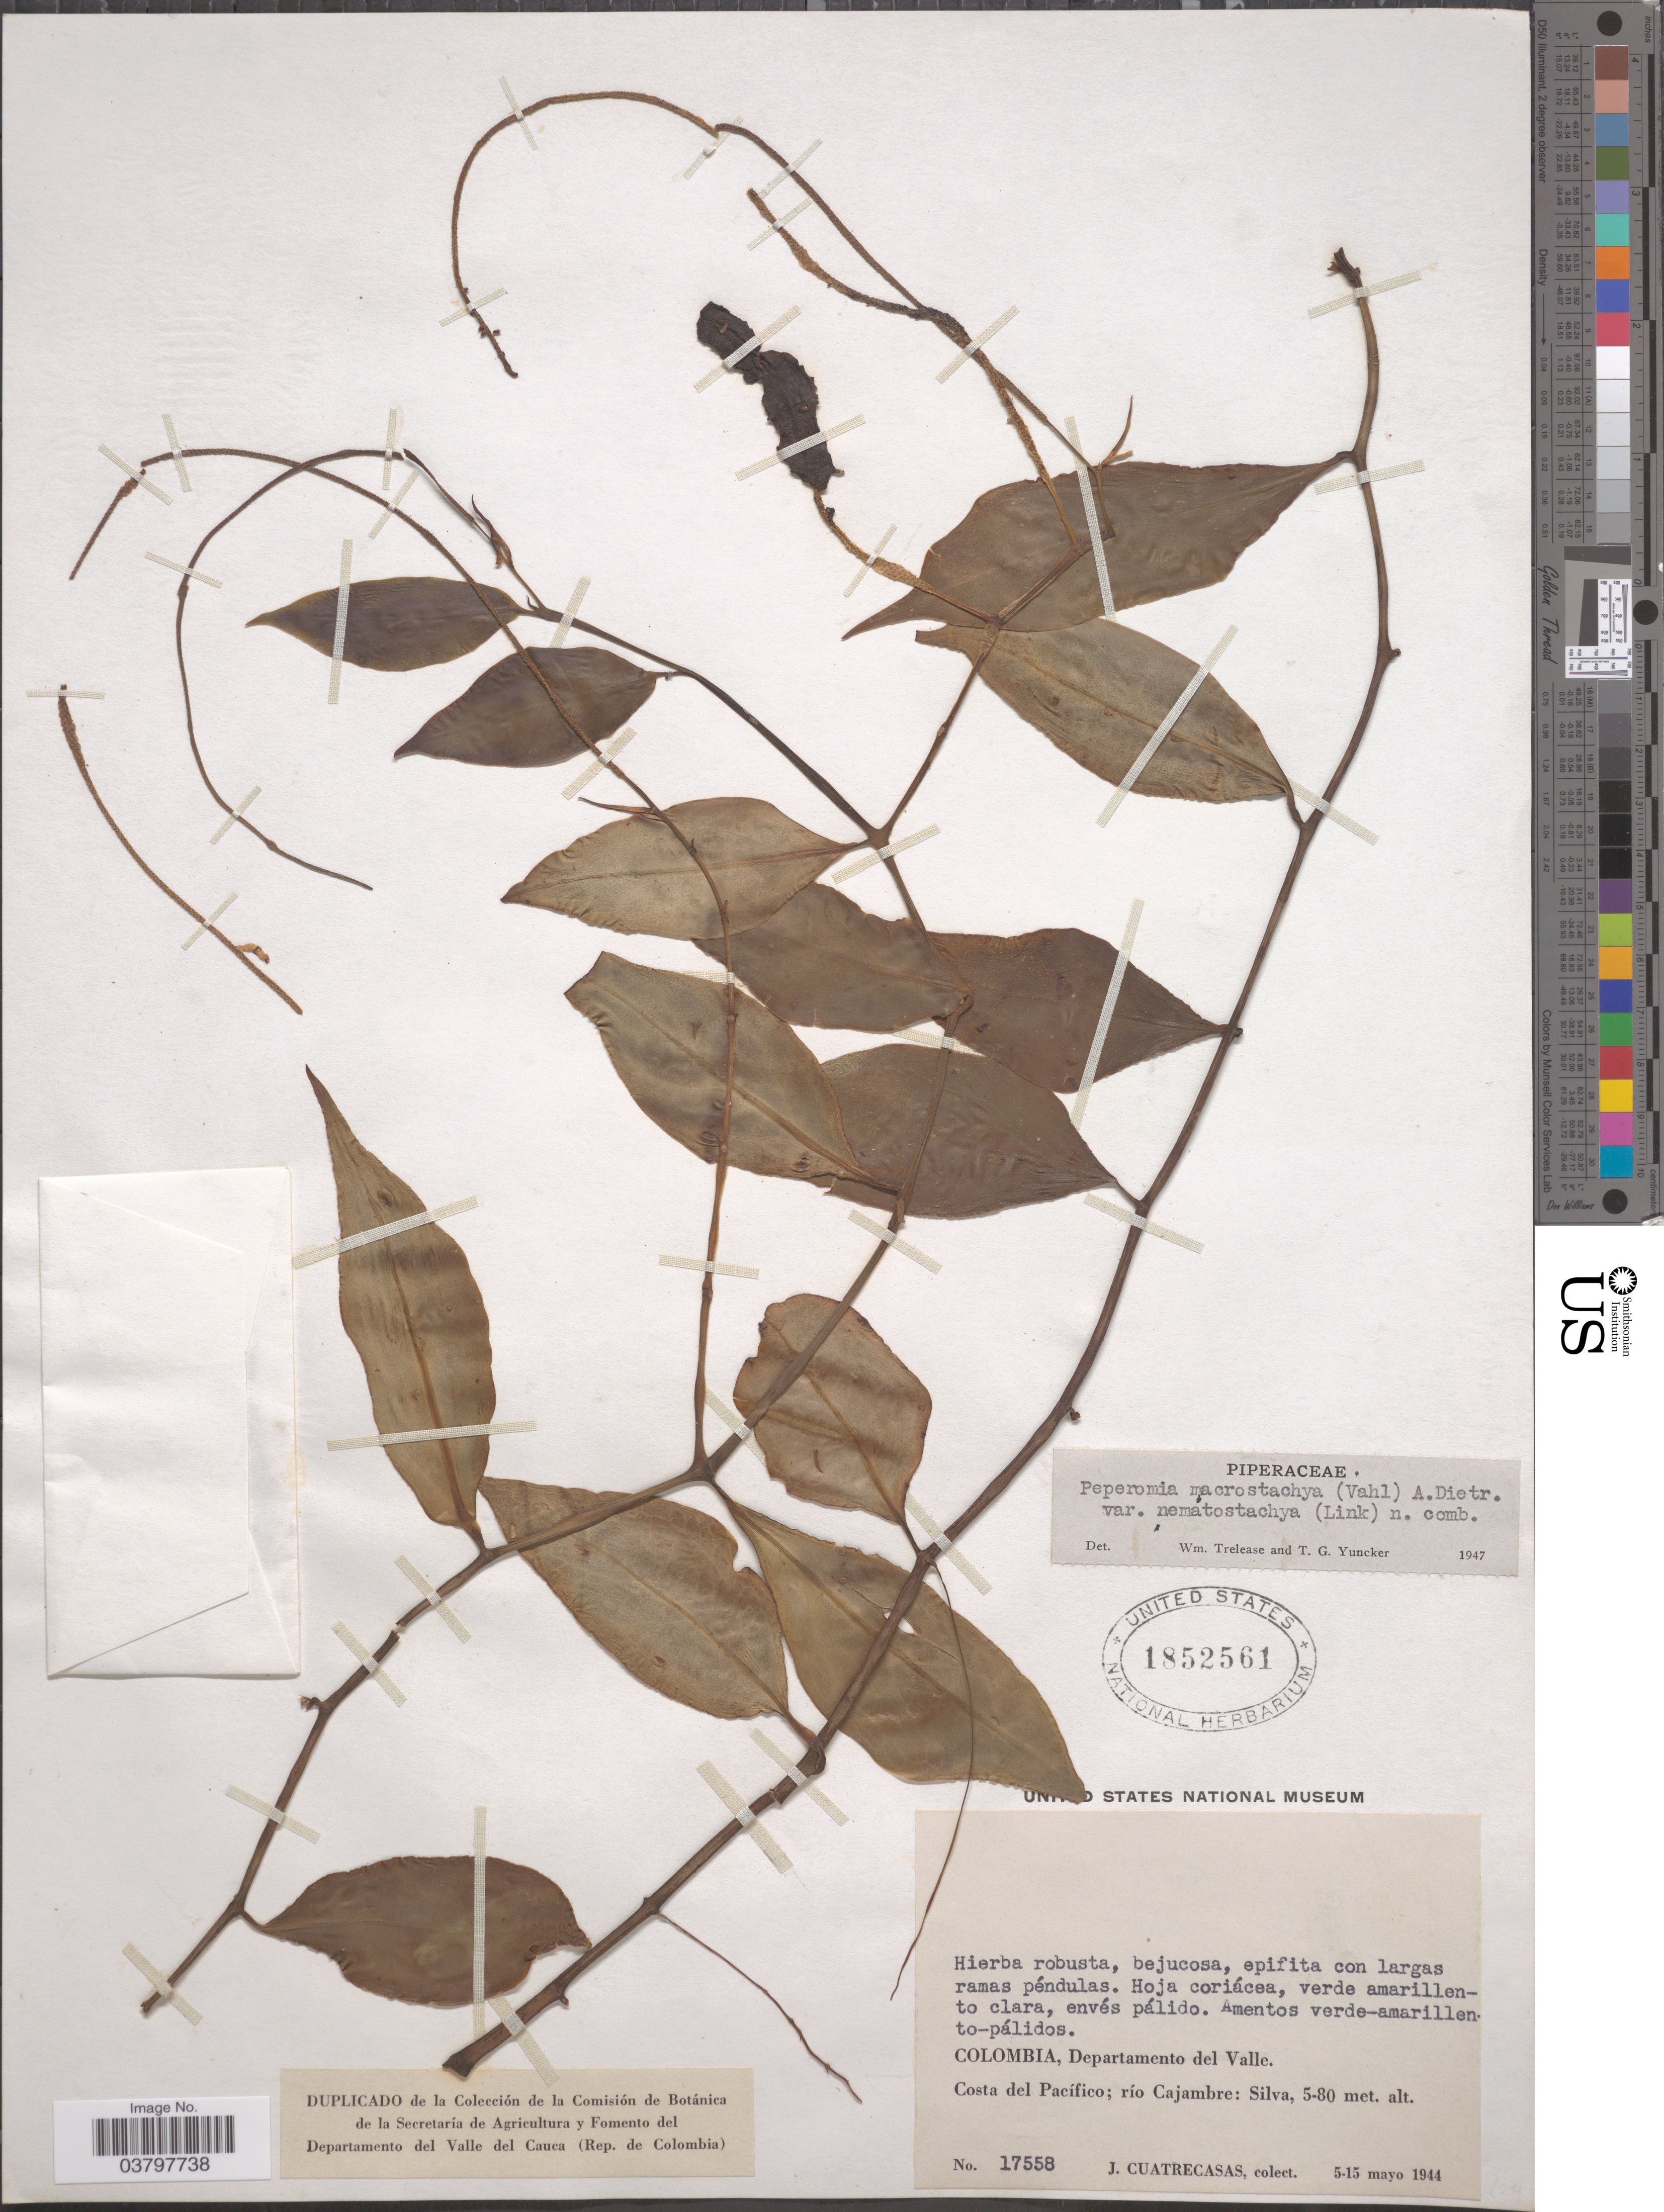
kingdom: Plantae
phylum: Tracheophyta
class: Magnoliopsida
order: Piperales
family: Piperaceae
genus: Peperomia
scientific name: Peperomia macrostachya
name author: (Vahl) A. Dietr.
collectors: J. Cuatrecasas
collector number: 17558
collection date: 1944-05-05/1944-05-15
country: Colombia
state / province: Valle del Cauca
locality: Departamento del Valle. Costa del Pacífico; río Cajambre: Silva.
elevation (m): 5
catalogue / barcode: US 1852561